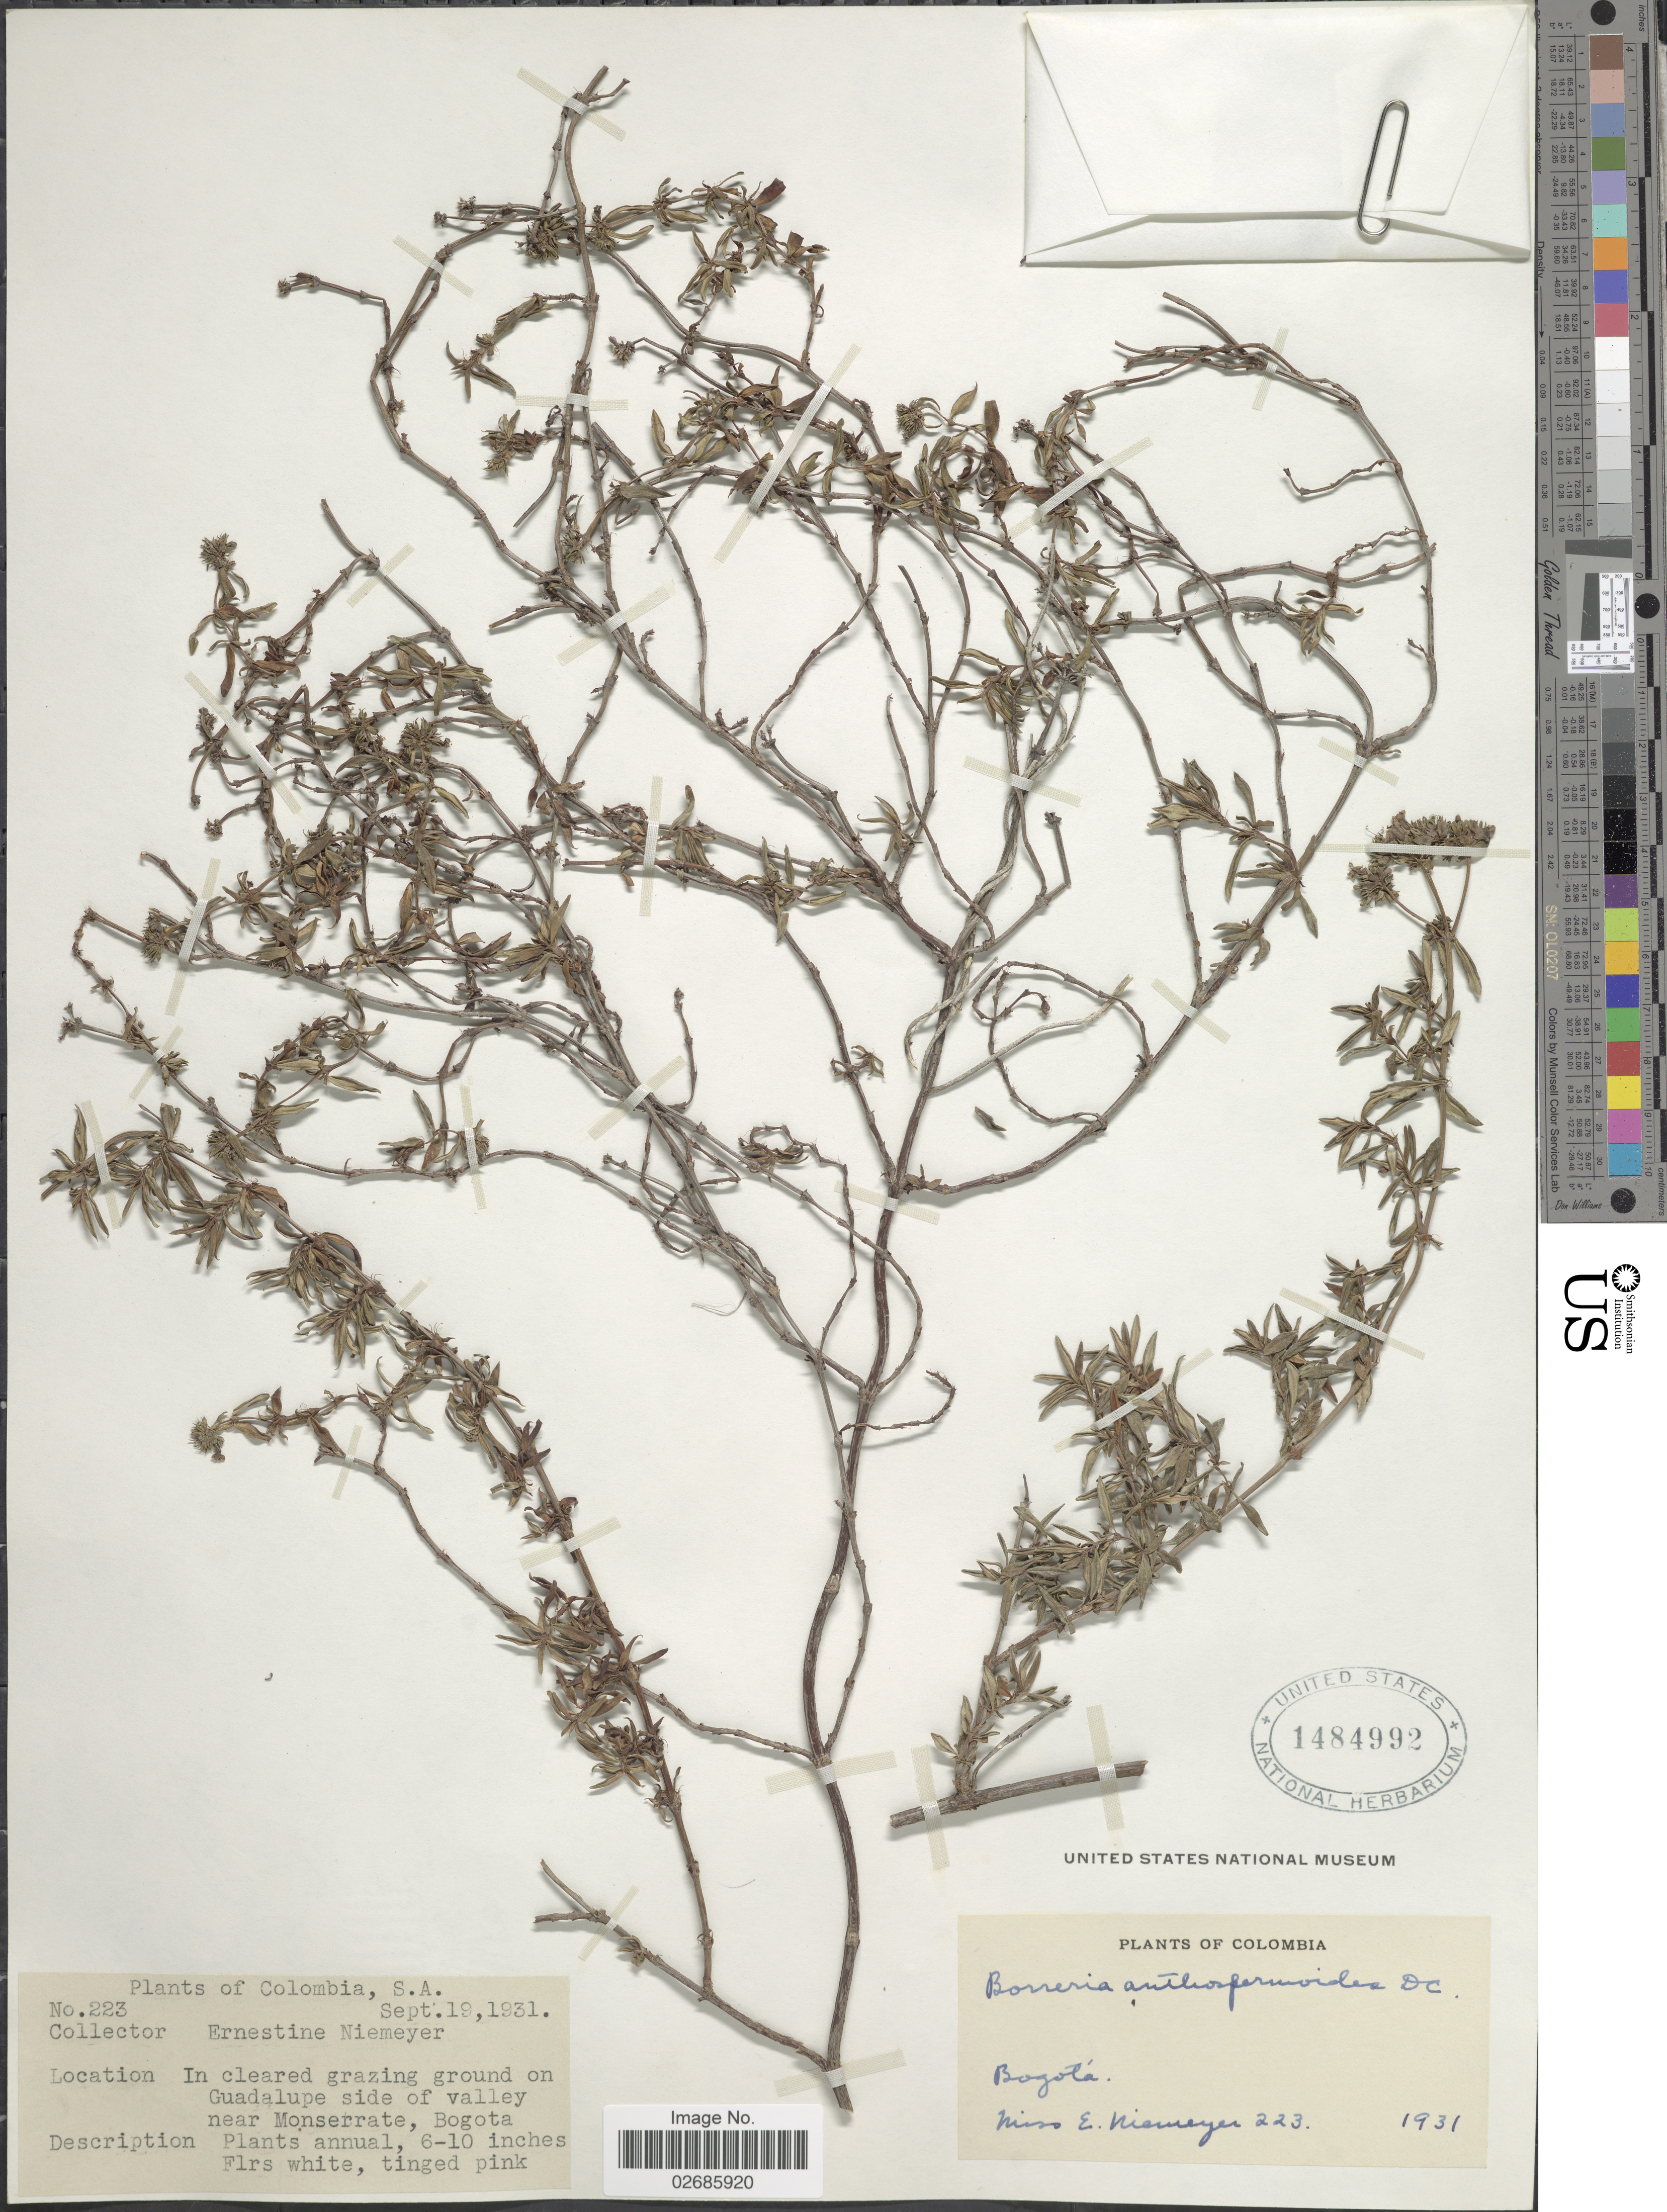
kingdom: Plantae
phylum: Tracheophyta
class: Magnoliopsida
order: Gentianales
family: Rubiaceae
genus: Borreria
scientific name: Borreria anthospermoides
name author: DC.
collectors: E. H. Niemeyer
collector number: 223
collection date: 1931-09-19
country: Colombia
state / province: Bogota D.C.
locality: In cleared grazing ground on Guadalupe side of valley near Monserrate, Bogota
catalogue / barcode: US 1484992